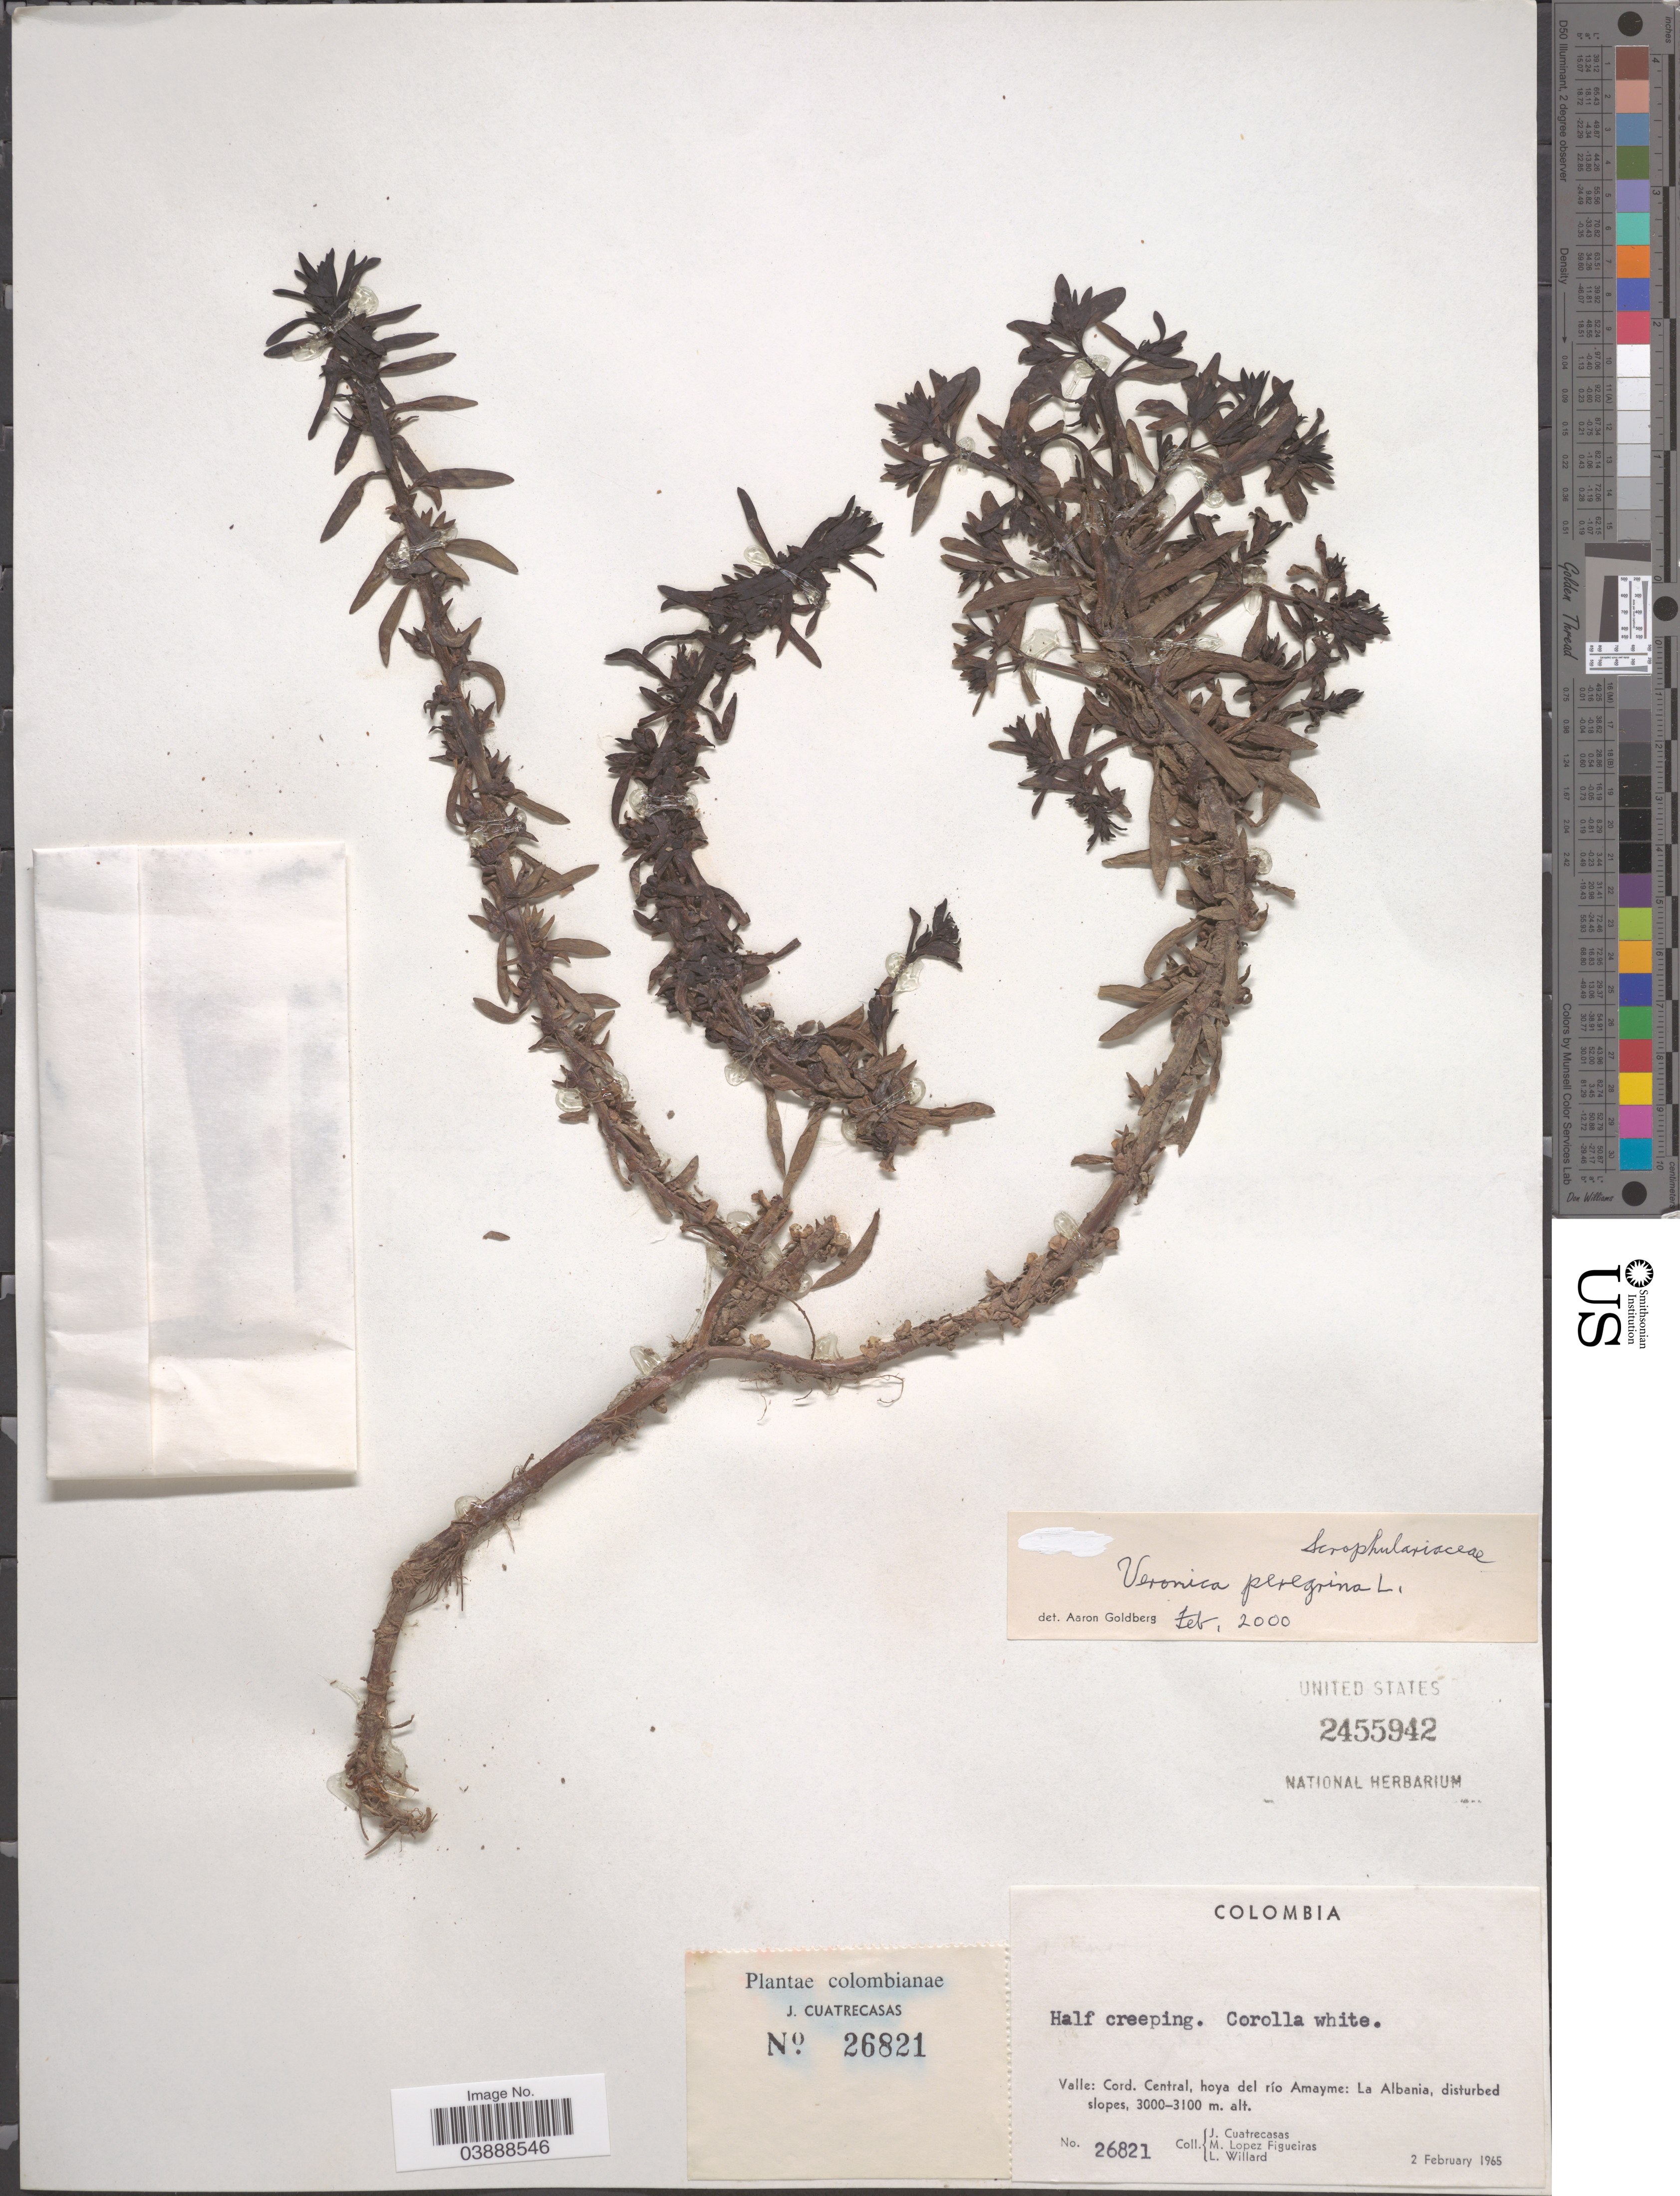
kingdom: Plantae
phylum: Tracheophyta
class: Magnoliopsida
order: Lamiales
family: Plantaginaceae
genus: Veronica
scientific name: Veronica peregrina var. xalapensis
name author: Kunth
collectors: J. Cuatrecasas, M. López Figueiras & L. Willard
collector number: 26821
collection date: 1965-02-02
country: Colombia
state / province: Valle del Cauca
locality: Valle: Cord. Central, hoya del río Amayme: La Albania.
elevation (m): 3000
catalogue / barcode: US 2455942